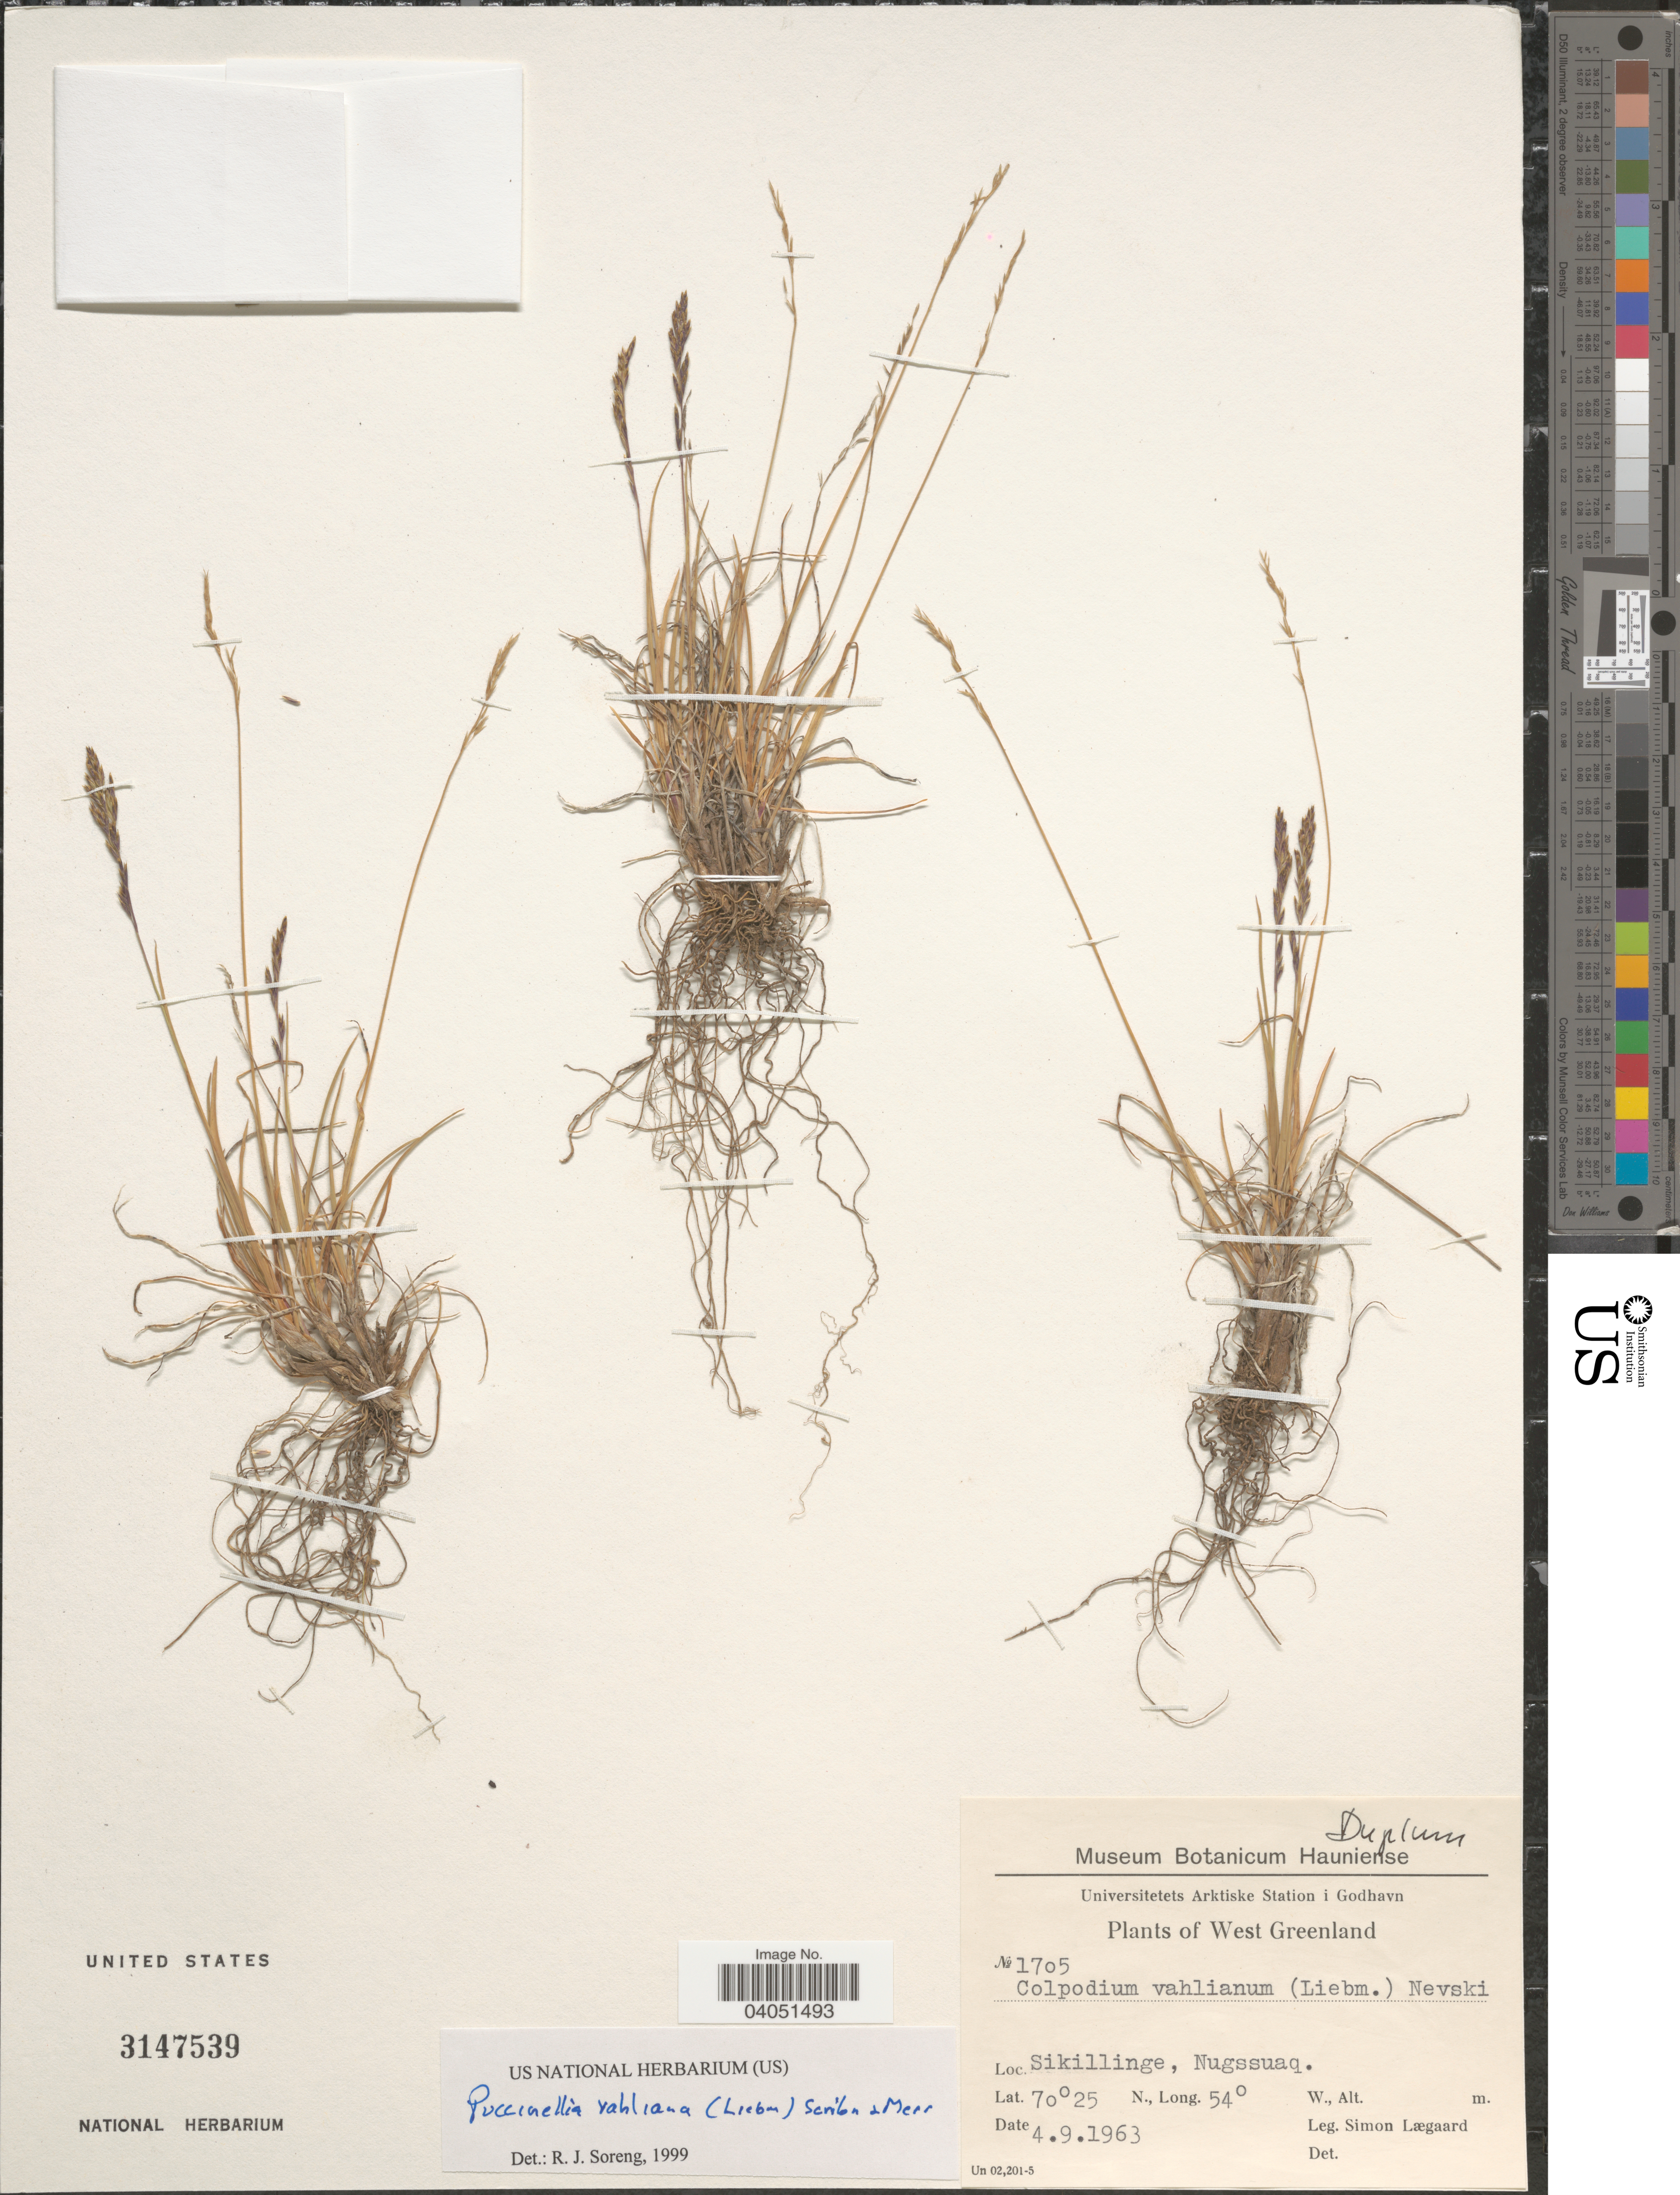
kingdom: Plantae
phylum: Tracheophyta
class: Liliopsida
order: Poales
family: Poaceae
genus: Puccinellia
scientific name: Puccinellia vahliana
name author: (Lange) Fernald & Weath.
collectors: S. Lægaard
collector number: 1705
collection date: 1963-09-04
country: Greenland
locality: West Greenland. Sikillinge, Nugssuaq.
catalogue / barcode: US 3147539